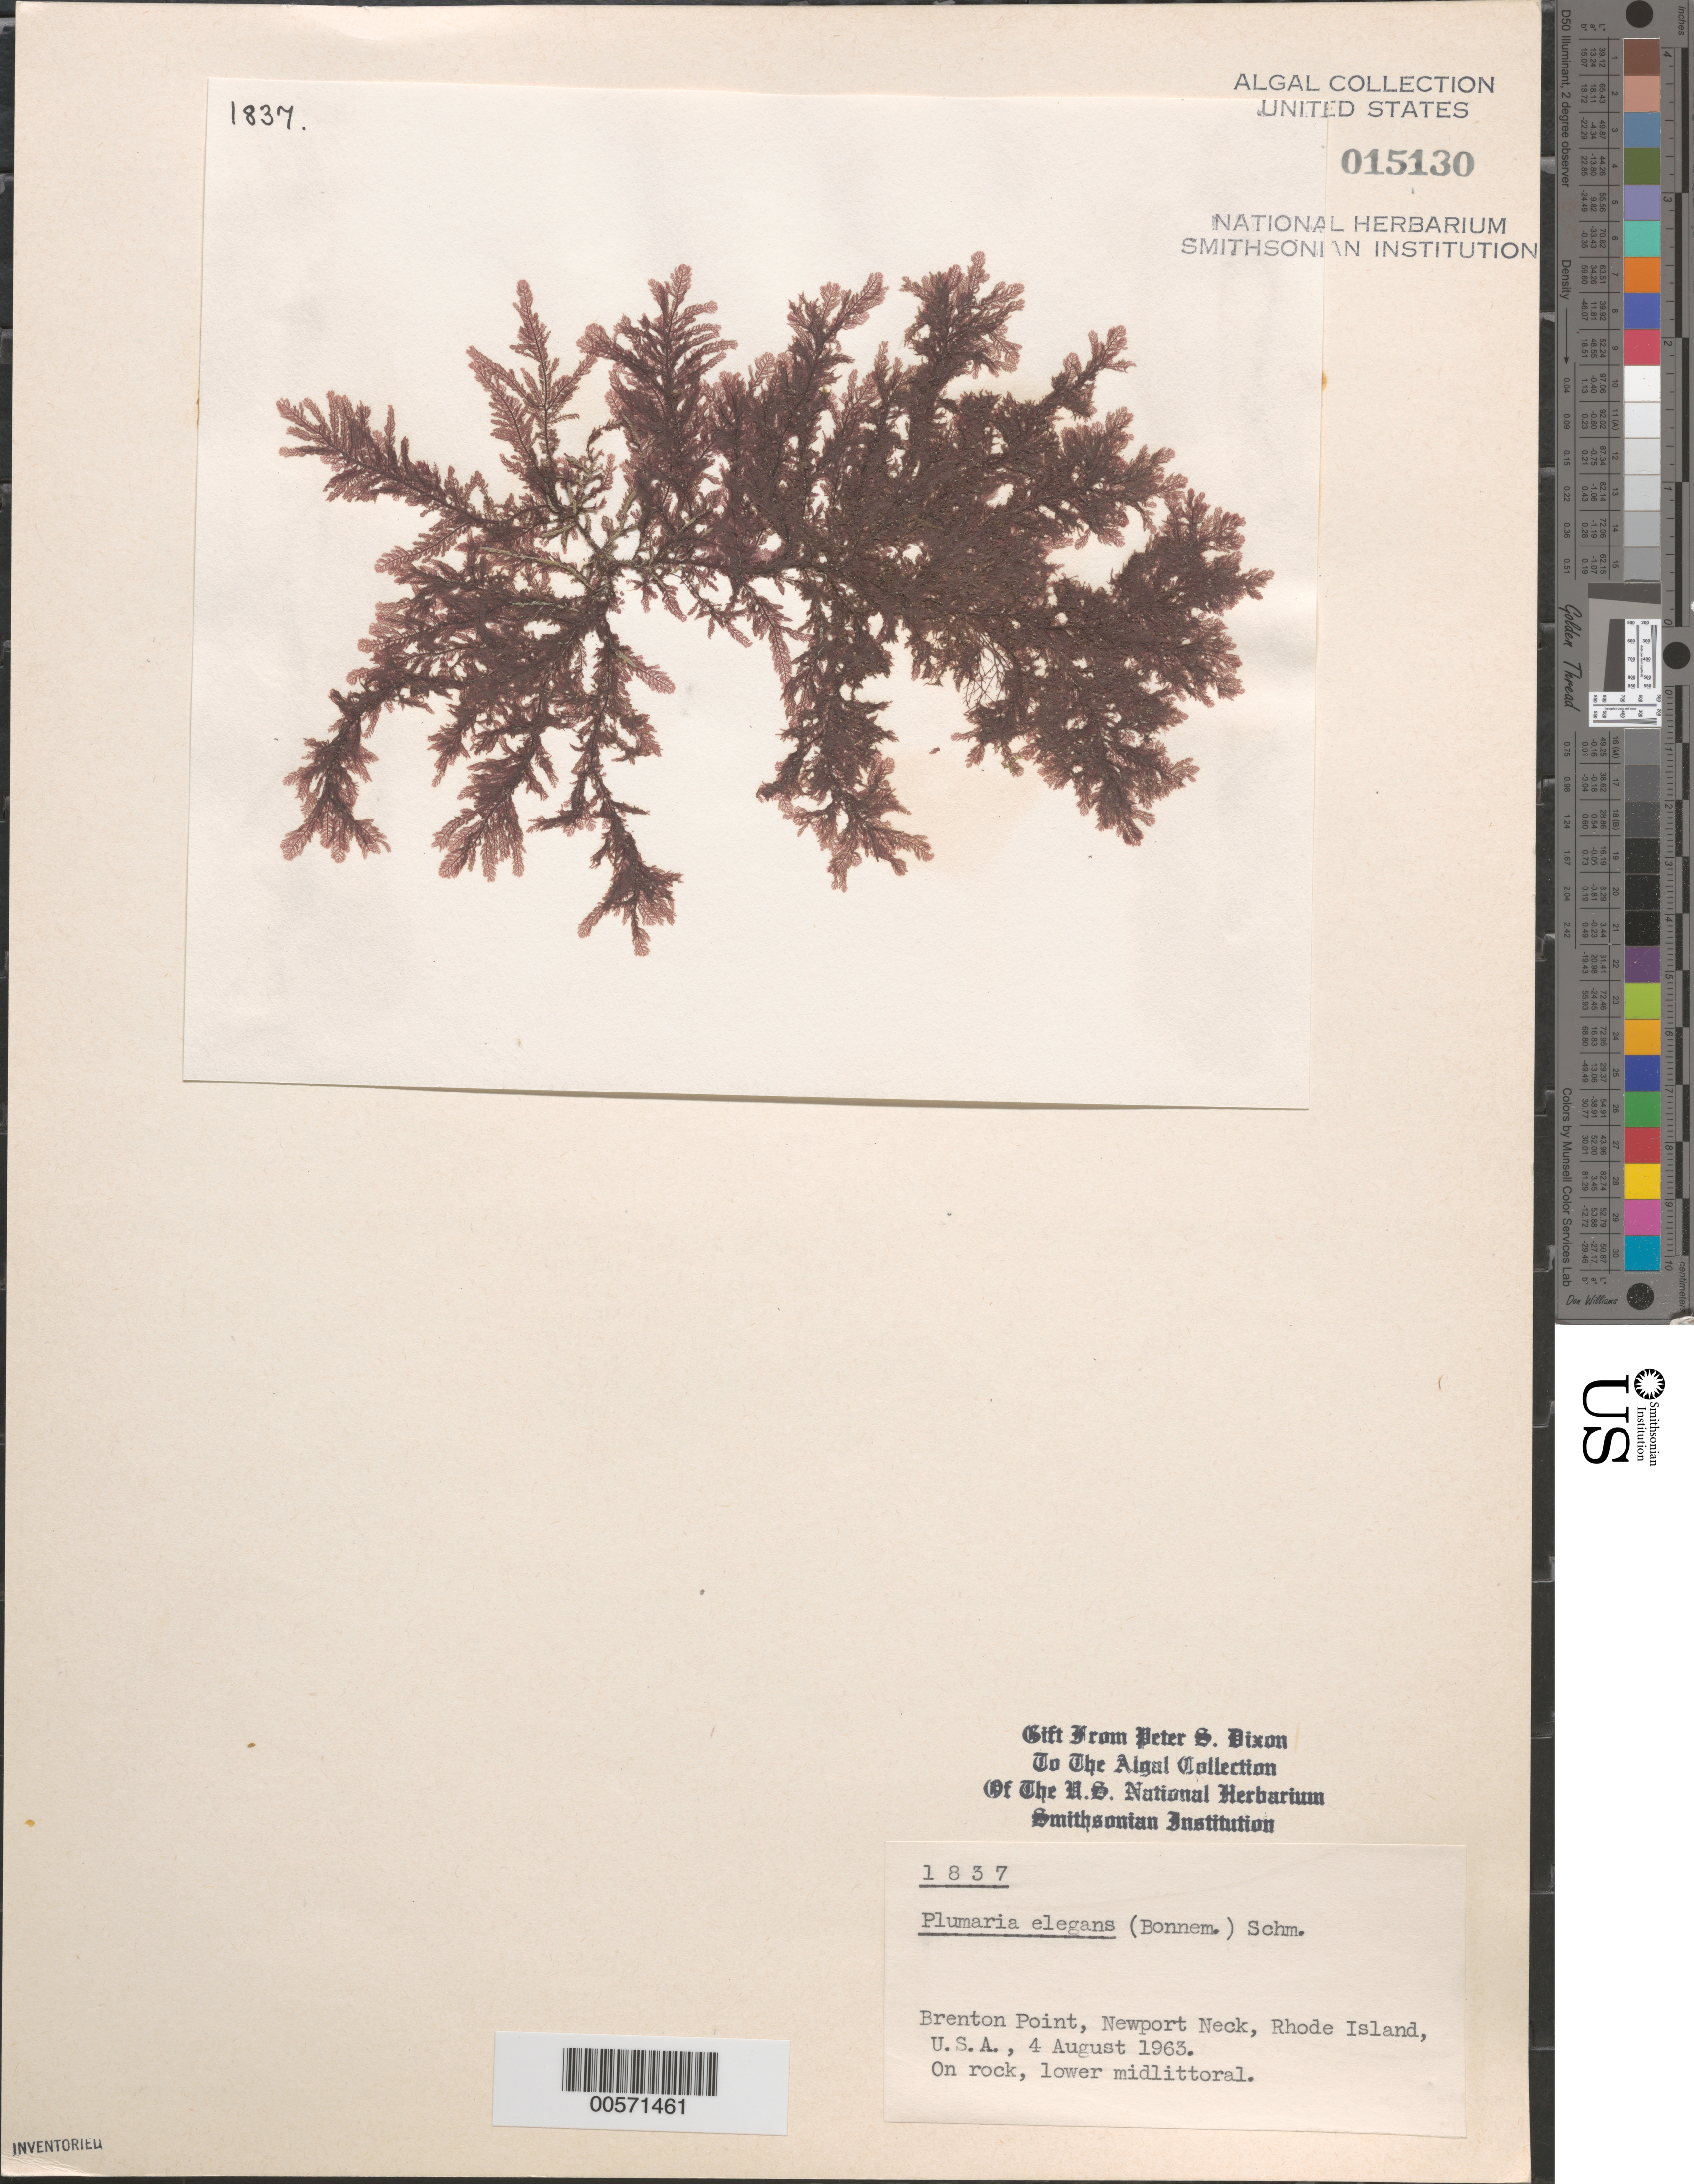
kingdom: Plantae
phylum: Rhodophyta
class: Florideophyceae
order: Ceramiales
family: Wrangeliaceae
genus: Plumaria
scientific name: Plumaria plumosa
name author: (Hudson) Kuntze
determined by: Algae name updating Project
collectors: P. S. Dixon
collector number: PSD 1837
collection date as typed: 04 Aug 1963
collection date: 1963-08-04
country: United States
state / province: Rhode Island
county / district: Newport County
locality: Brenton Point, Newport Neck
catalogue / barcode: US 15130